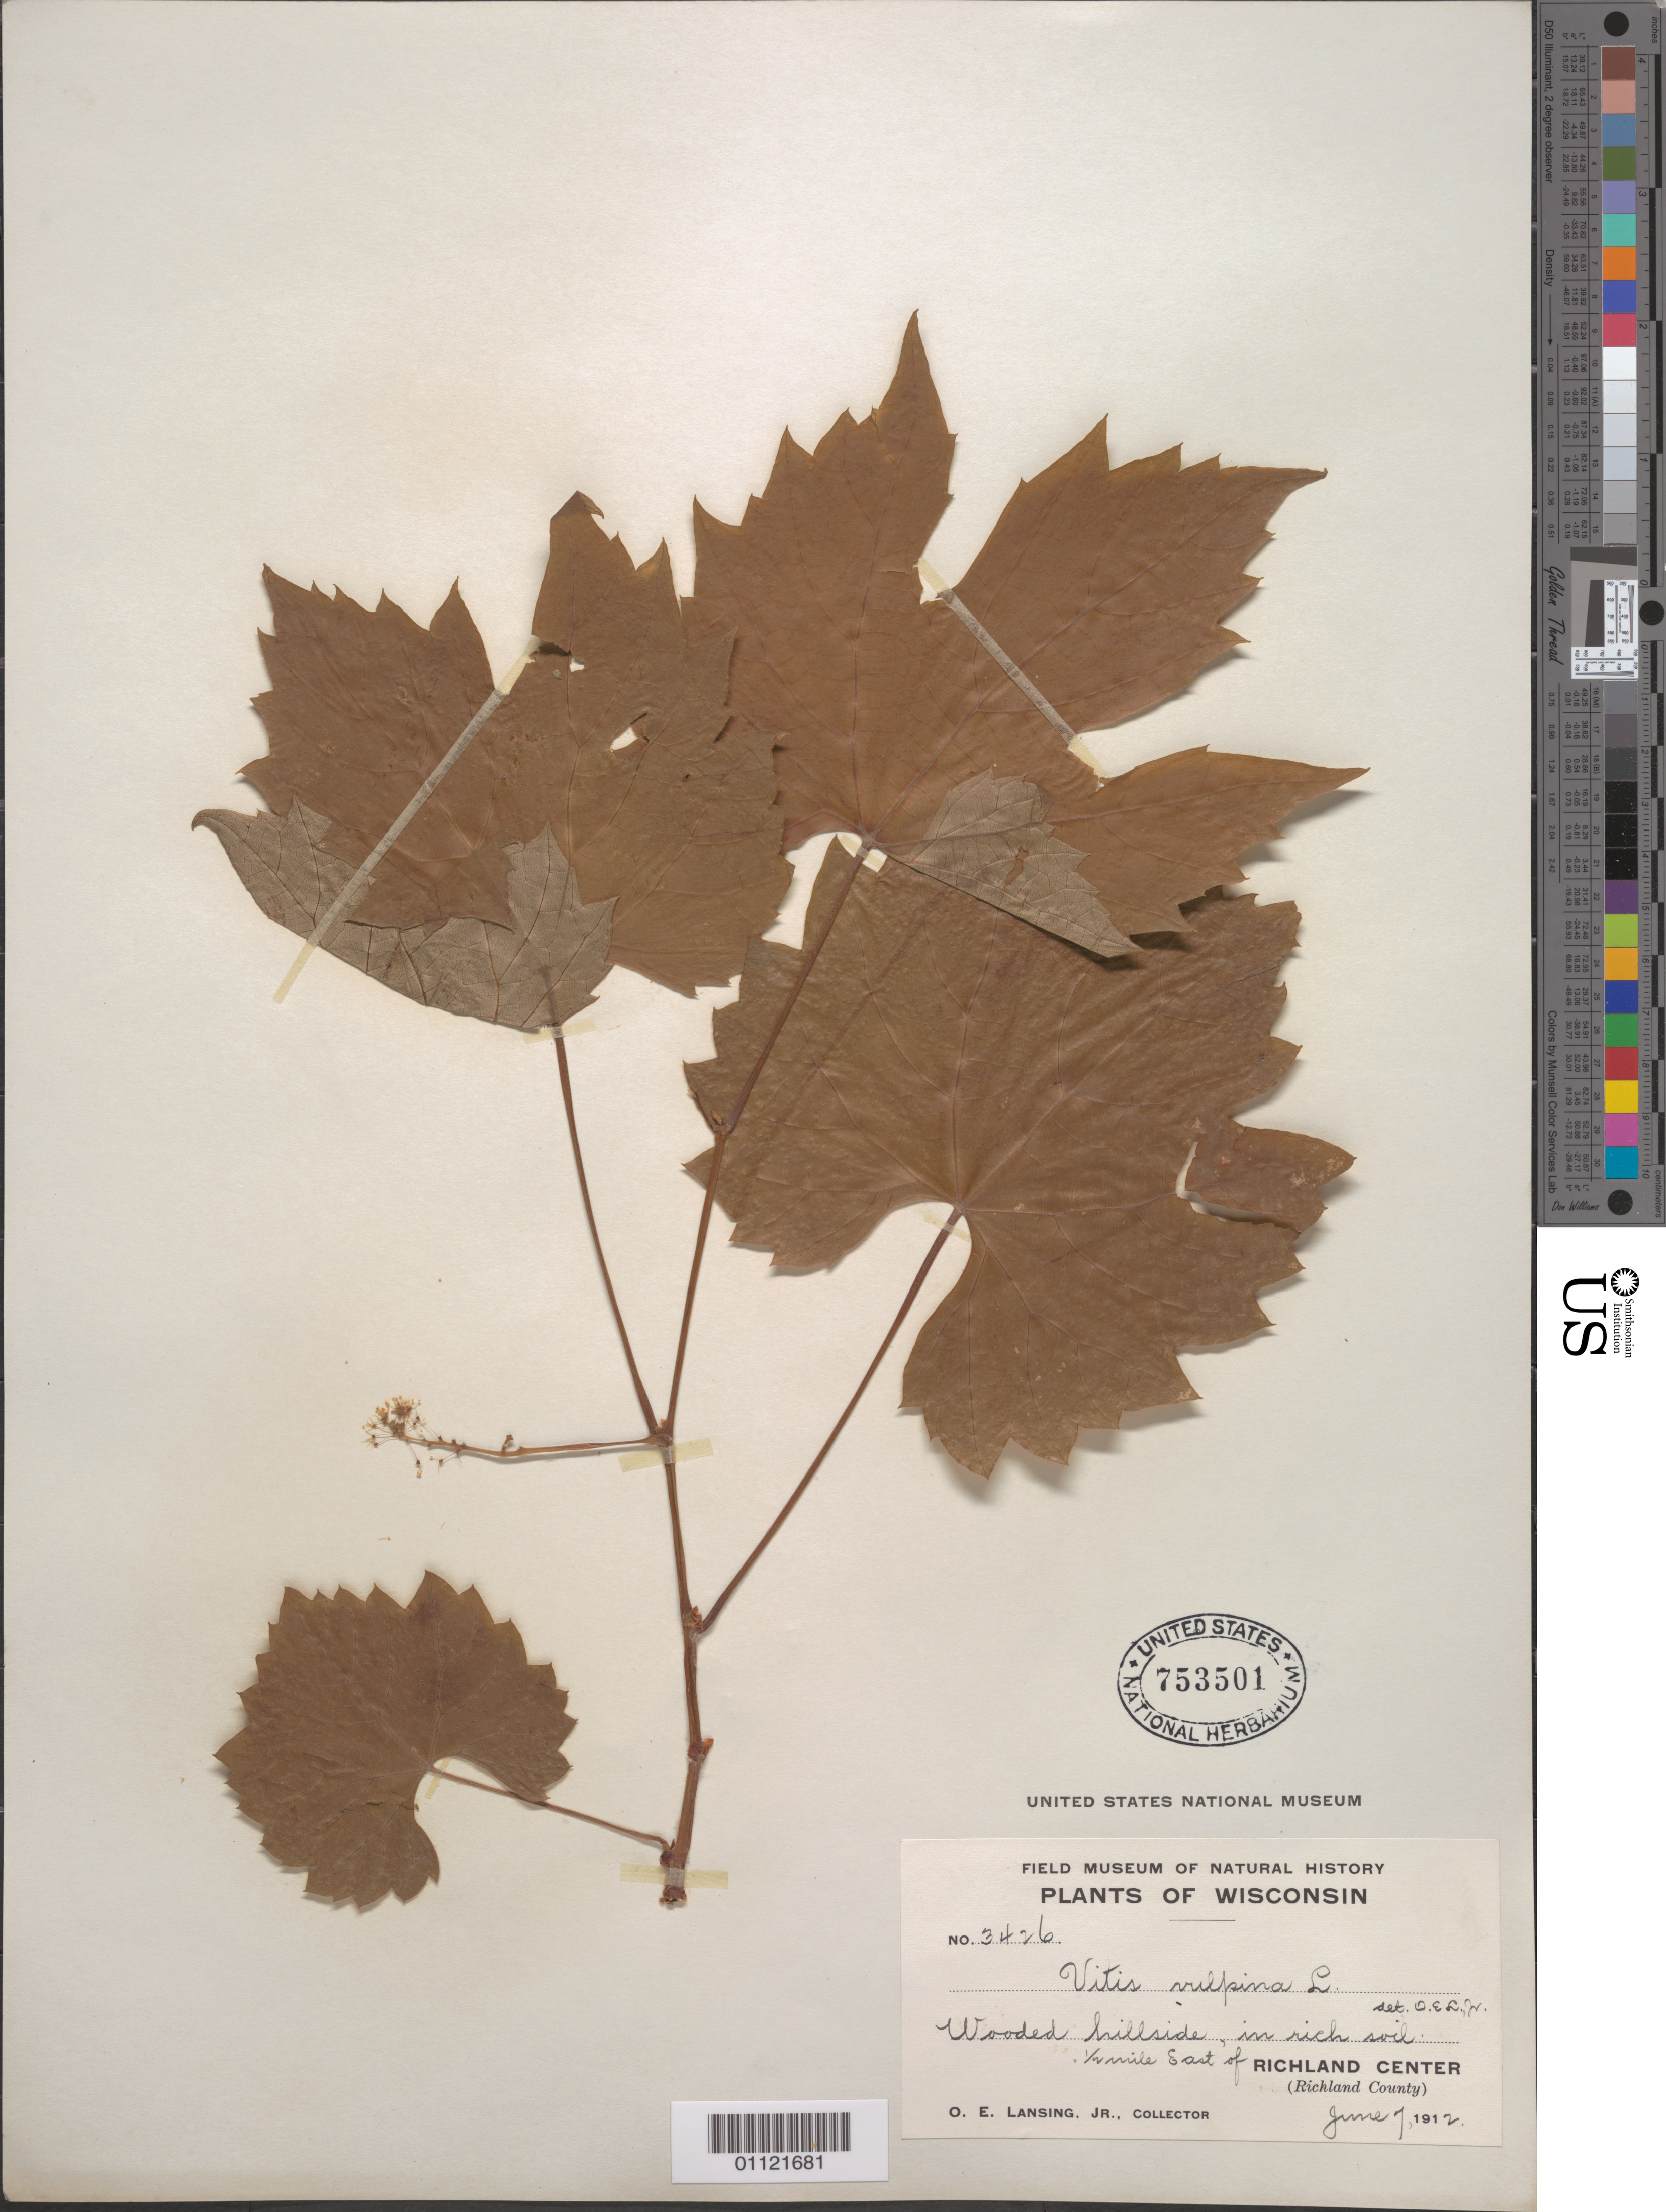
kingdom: Plantae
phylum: Tracheophyta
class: Magnoliopsida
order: Vitales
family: Vitaceae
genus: Vitis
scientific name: Vitis vulpina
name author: L.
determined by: Lansing Jr., O. E.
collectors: O. Lansing Jr.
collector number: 3426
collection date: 1912-06-07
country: United States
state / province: Wisconsin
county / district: Richland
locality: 1/2 mile East of Richland Center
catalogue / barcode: US 753501